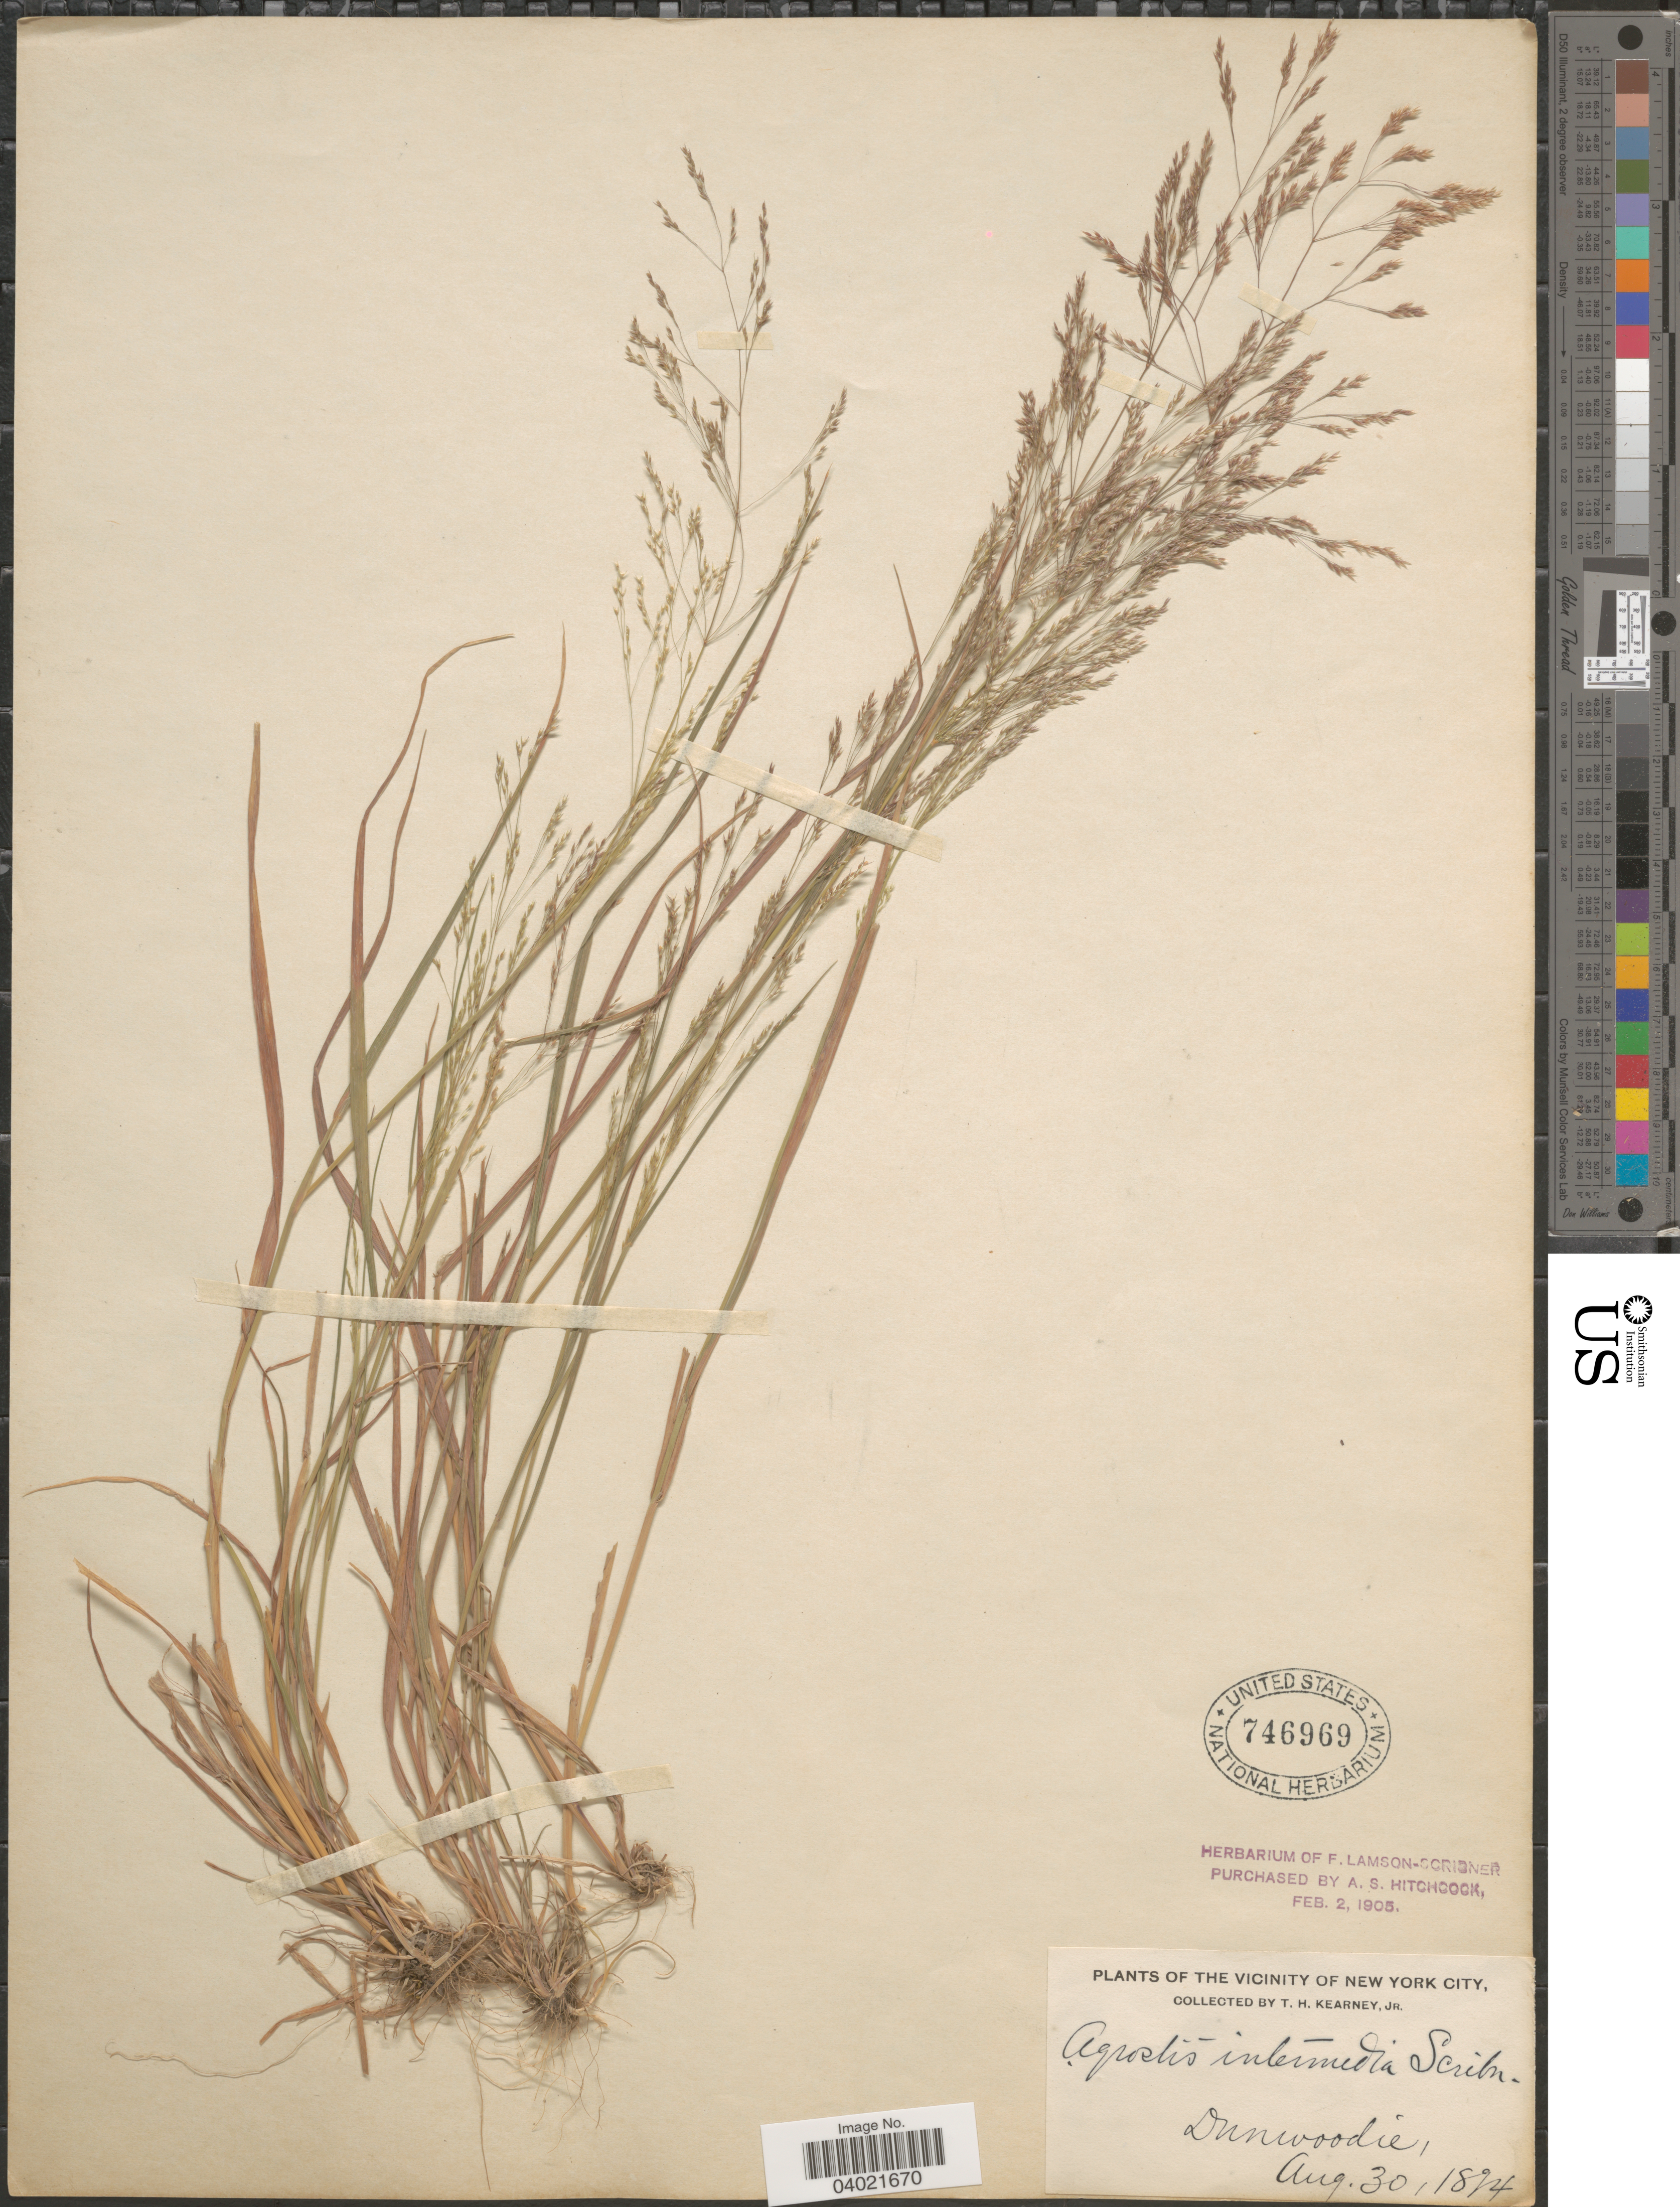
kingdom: Plantae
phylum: Tracheophyta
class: Liliopsida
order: Poales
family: Poaceae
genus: Agrostis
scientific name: Agrostis perennans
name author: (Walter) Tuck.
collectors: T. H. Kearney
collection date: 1824-08-30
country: United States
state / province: New York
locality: Vicinity of New York City. Dunwoodie.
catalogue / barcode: US 746969